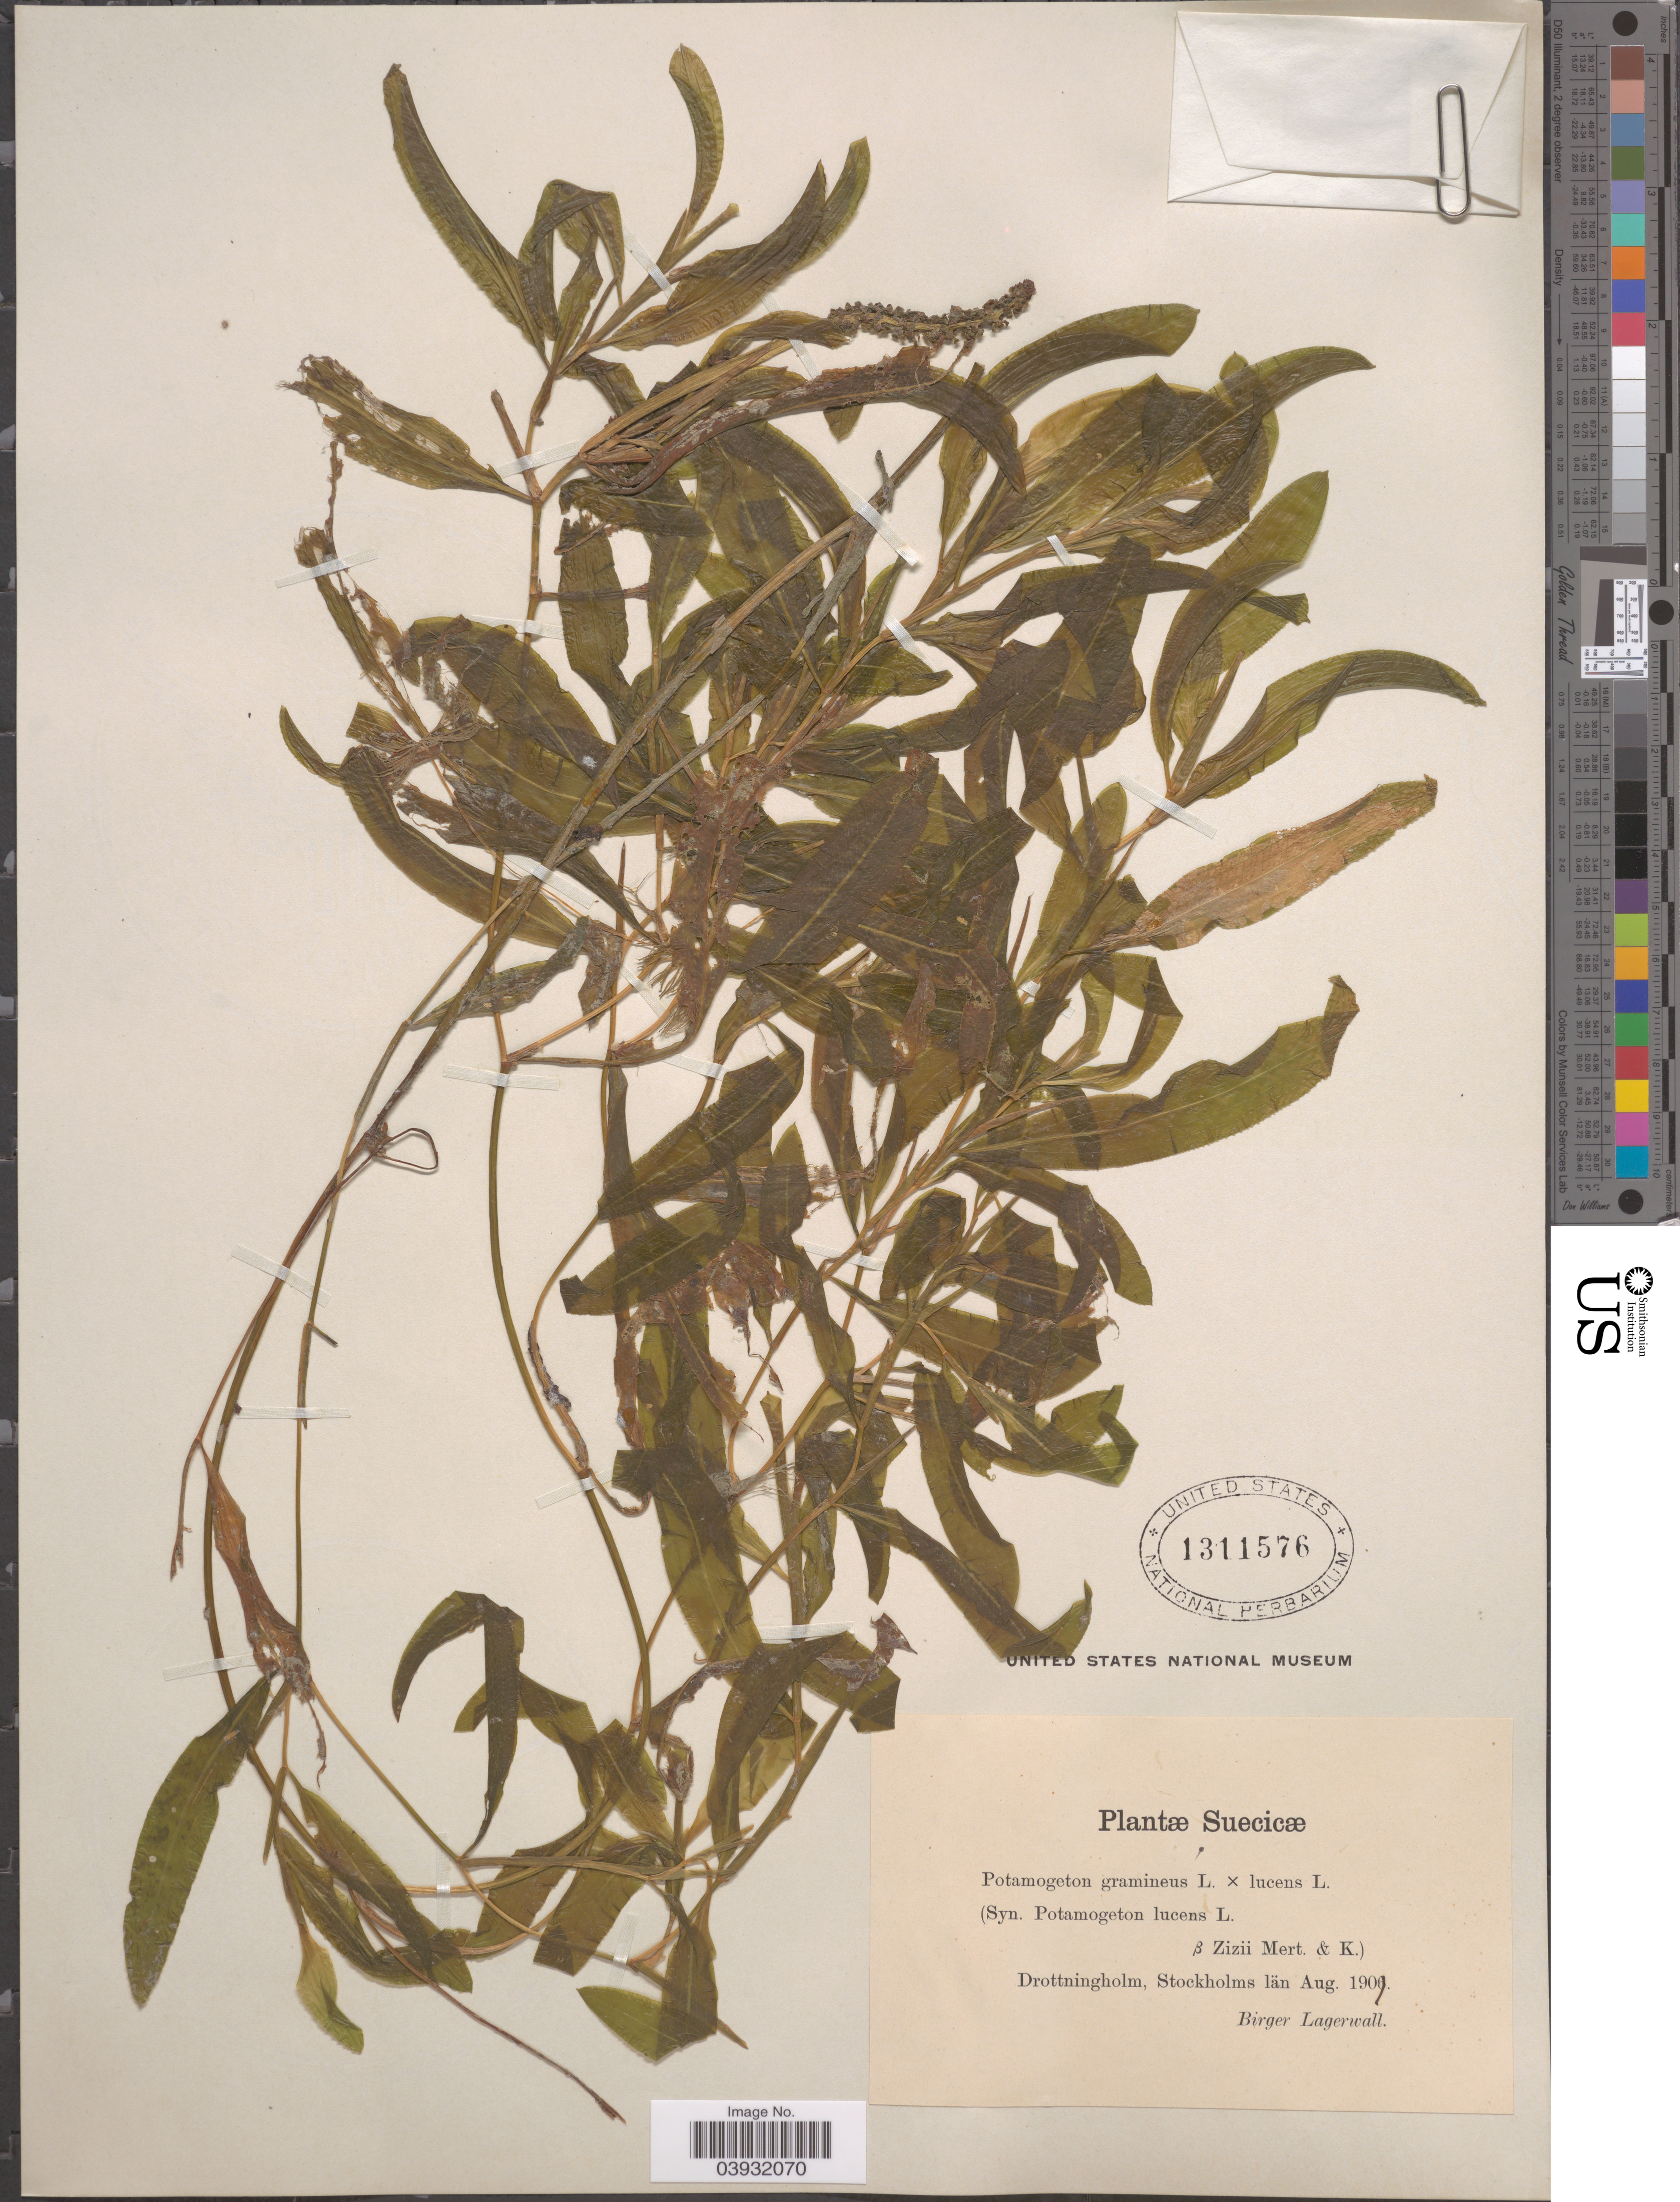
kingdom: Plantae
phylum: Tracheophyta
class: Liliopsida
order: Alismatales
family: Potamogetonaceae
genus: Potamogeton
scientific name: Potamogeton gramineus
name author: L.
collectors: B. Lagerwall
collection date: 1909-08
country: Sweden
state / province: Stockholm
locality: Suecicæ. Drottningholm, Stockholms län.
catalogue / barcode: US 1311576